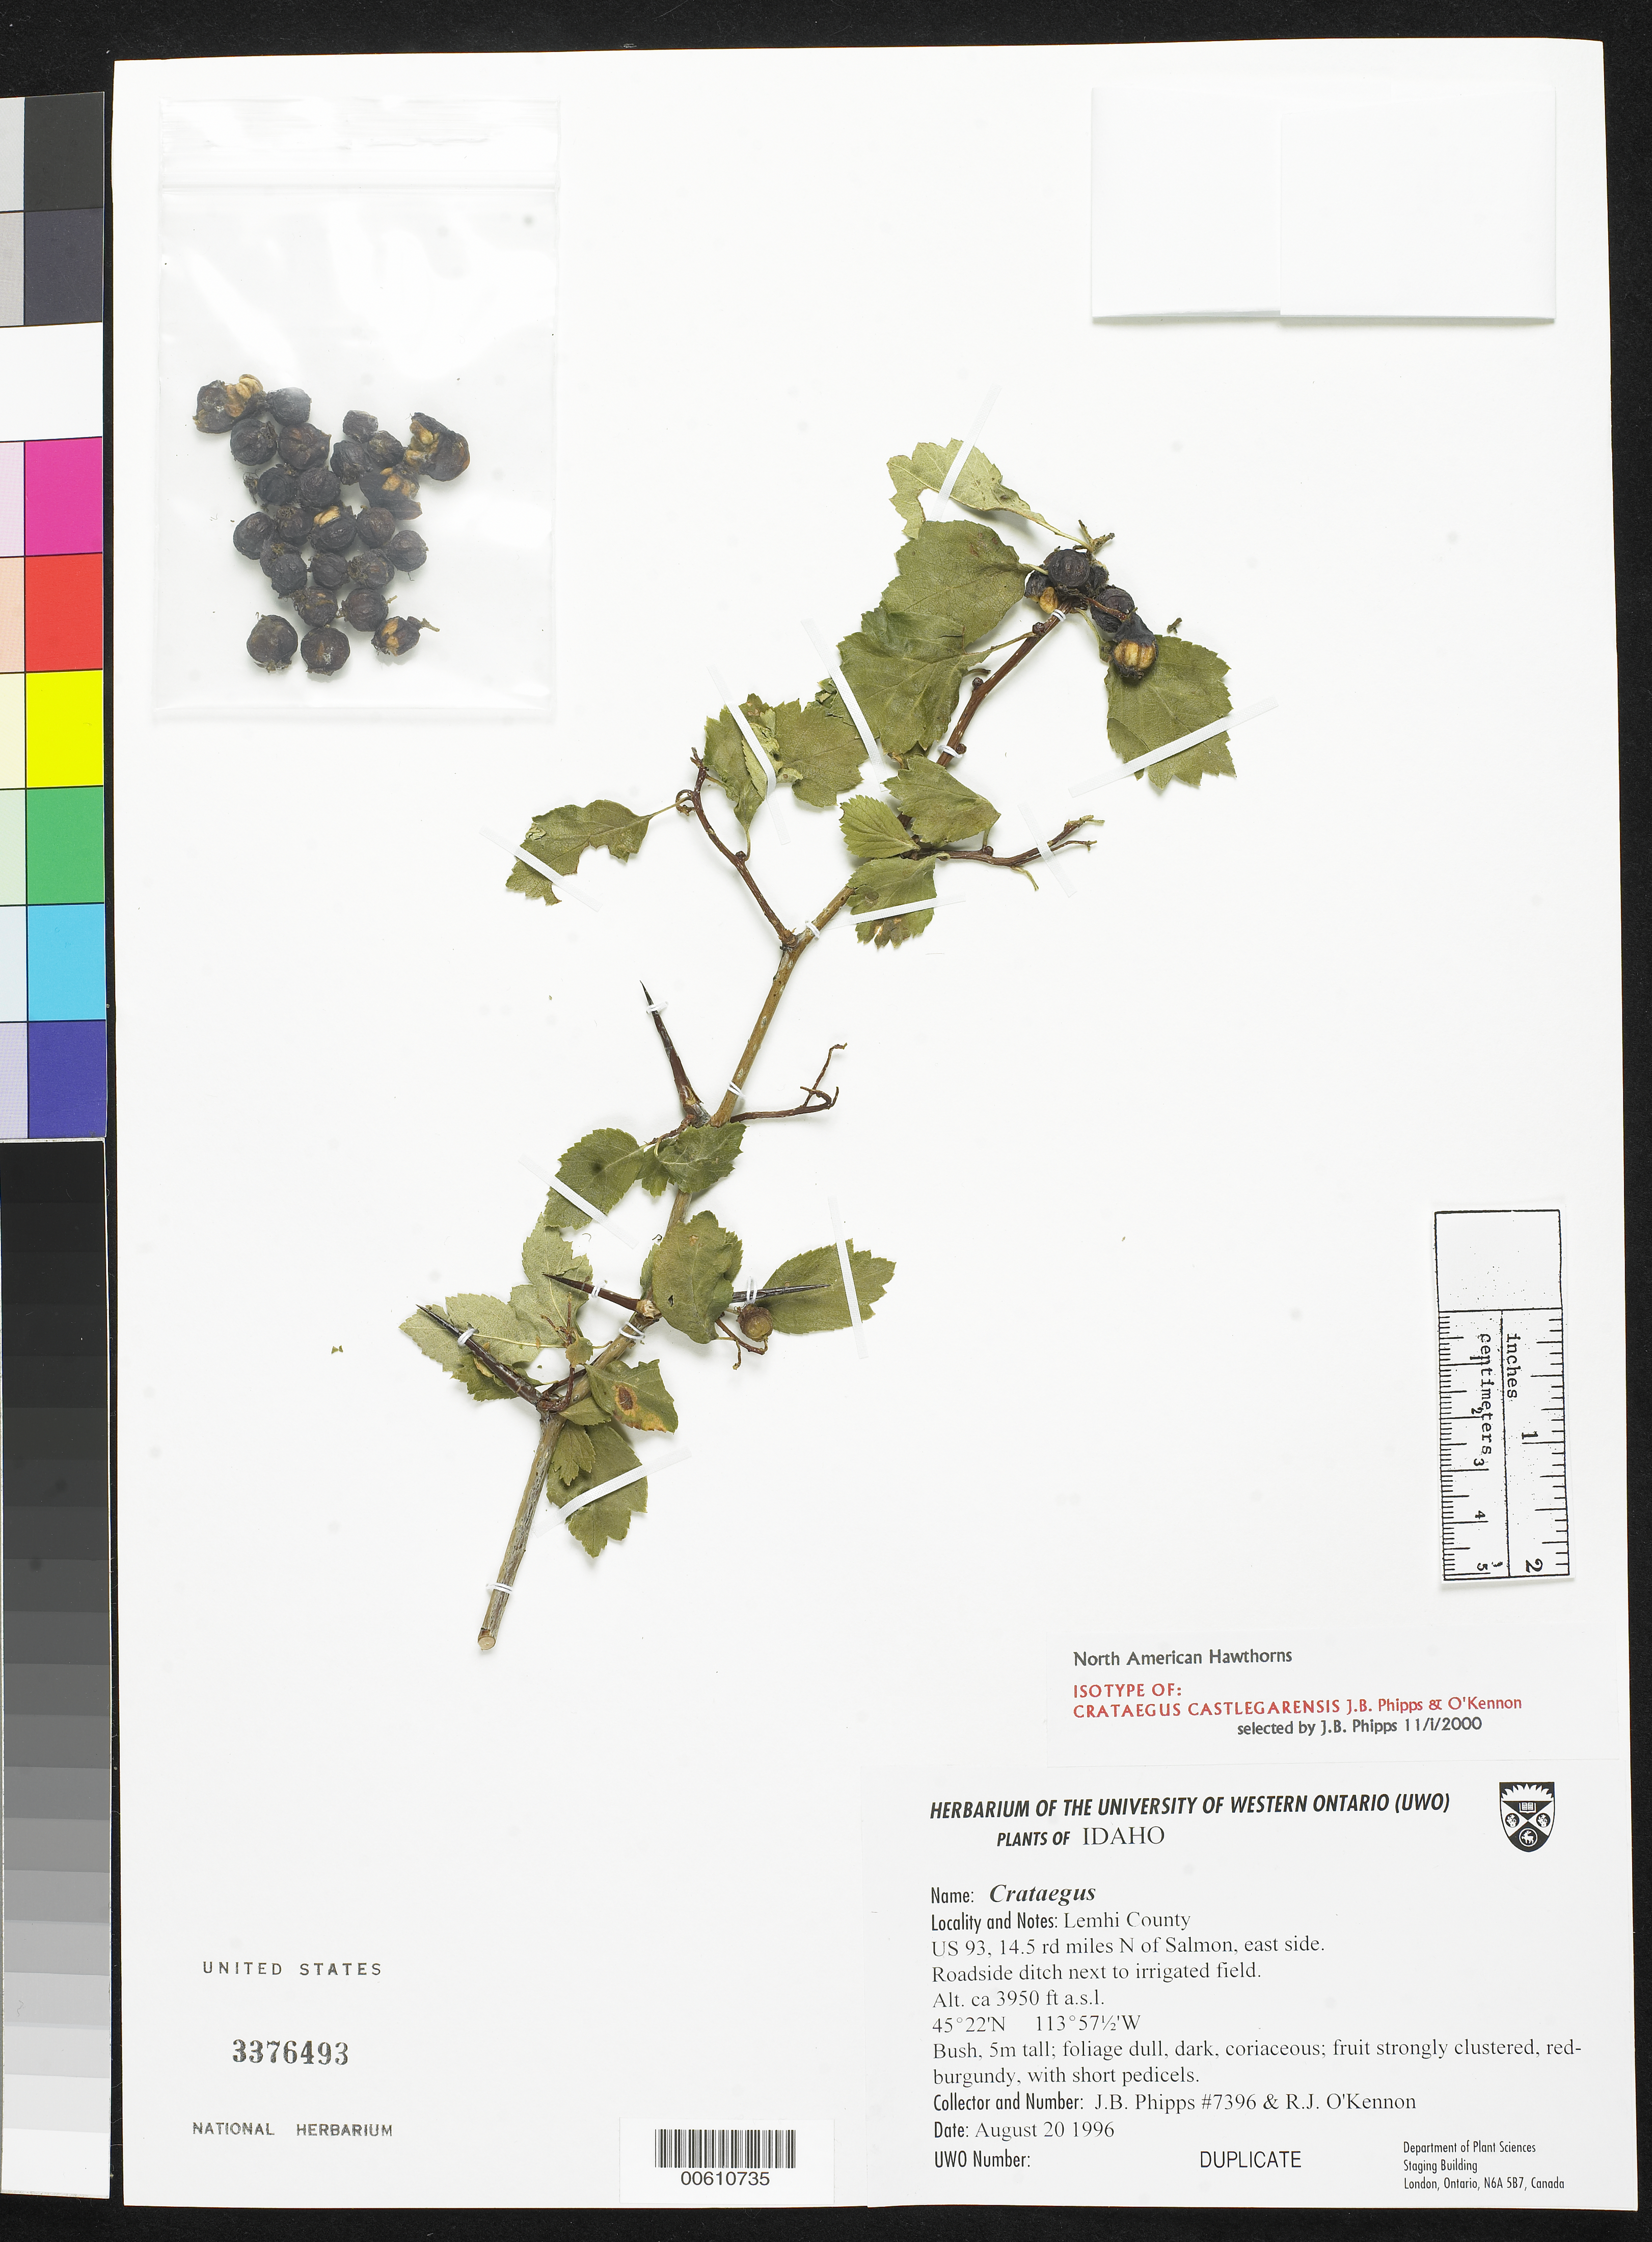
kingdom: Plantae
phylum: Tracheophyta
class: Magnoliopsida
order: Rosales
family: Rosaceae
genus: Crataegus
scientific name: Crataegus castlegarensis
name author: J.B. Phipps & O'Kennon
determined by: Phipps, James B., (UWO), University of Western Ontario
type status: Isotype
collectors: J. Phipps & R. O'Kennon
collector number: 7396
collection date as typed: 20 Aug 1996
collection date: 1996-08-20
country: United States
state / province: Idaho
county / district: Lemhi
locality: Lemhi County, US 93, 14.5 rd miles N of Salmon, east side.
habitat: Roadside ditch next to irrigated field.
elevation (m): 1204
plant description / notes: Holotype at UWO.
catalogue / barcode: US 3376493